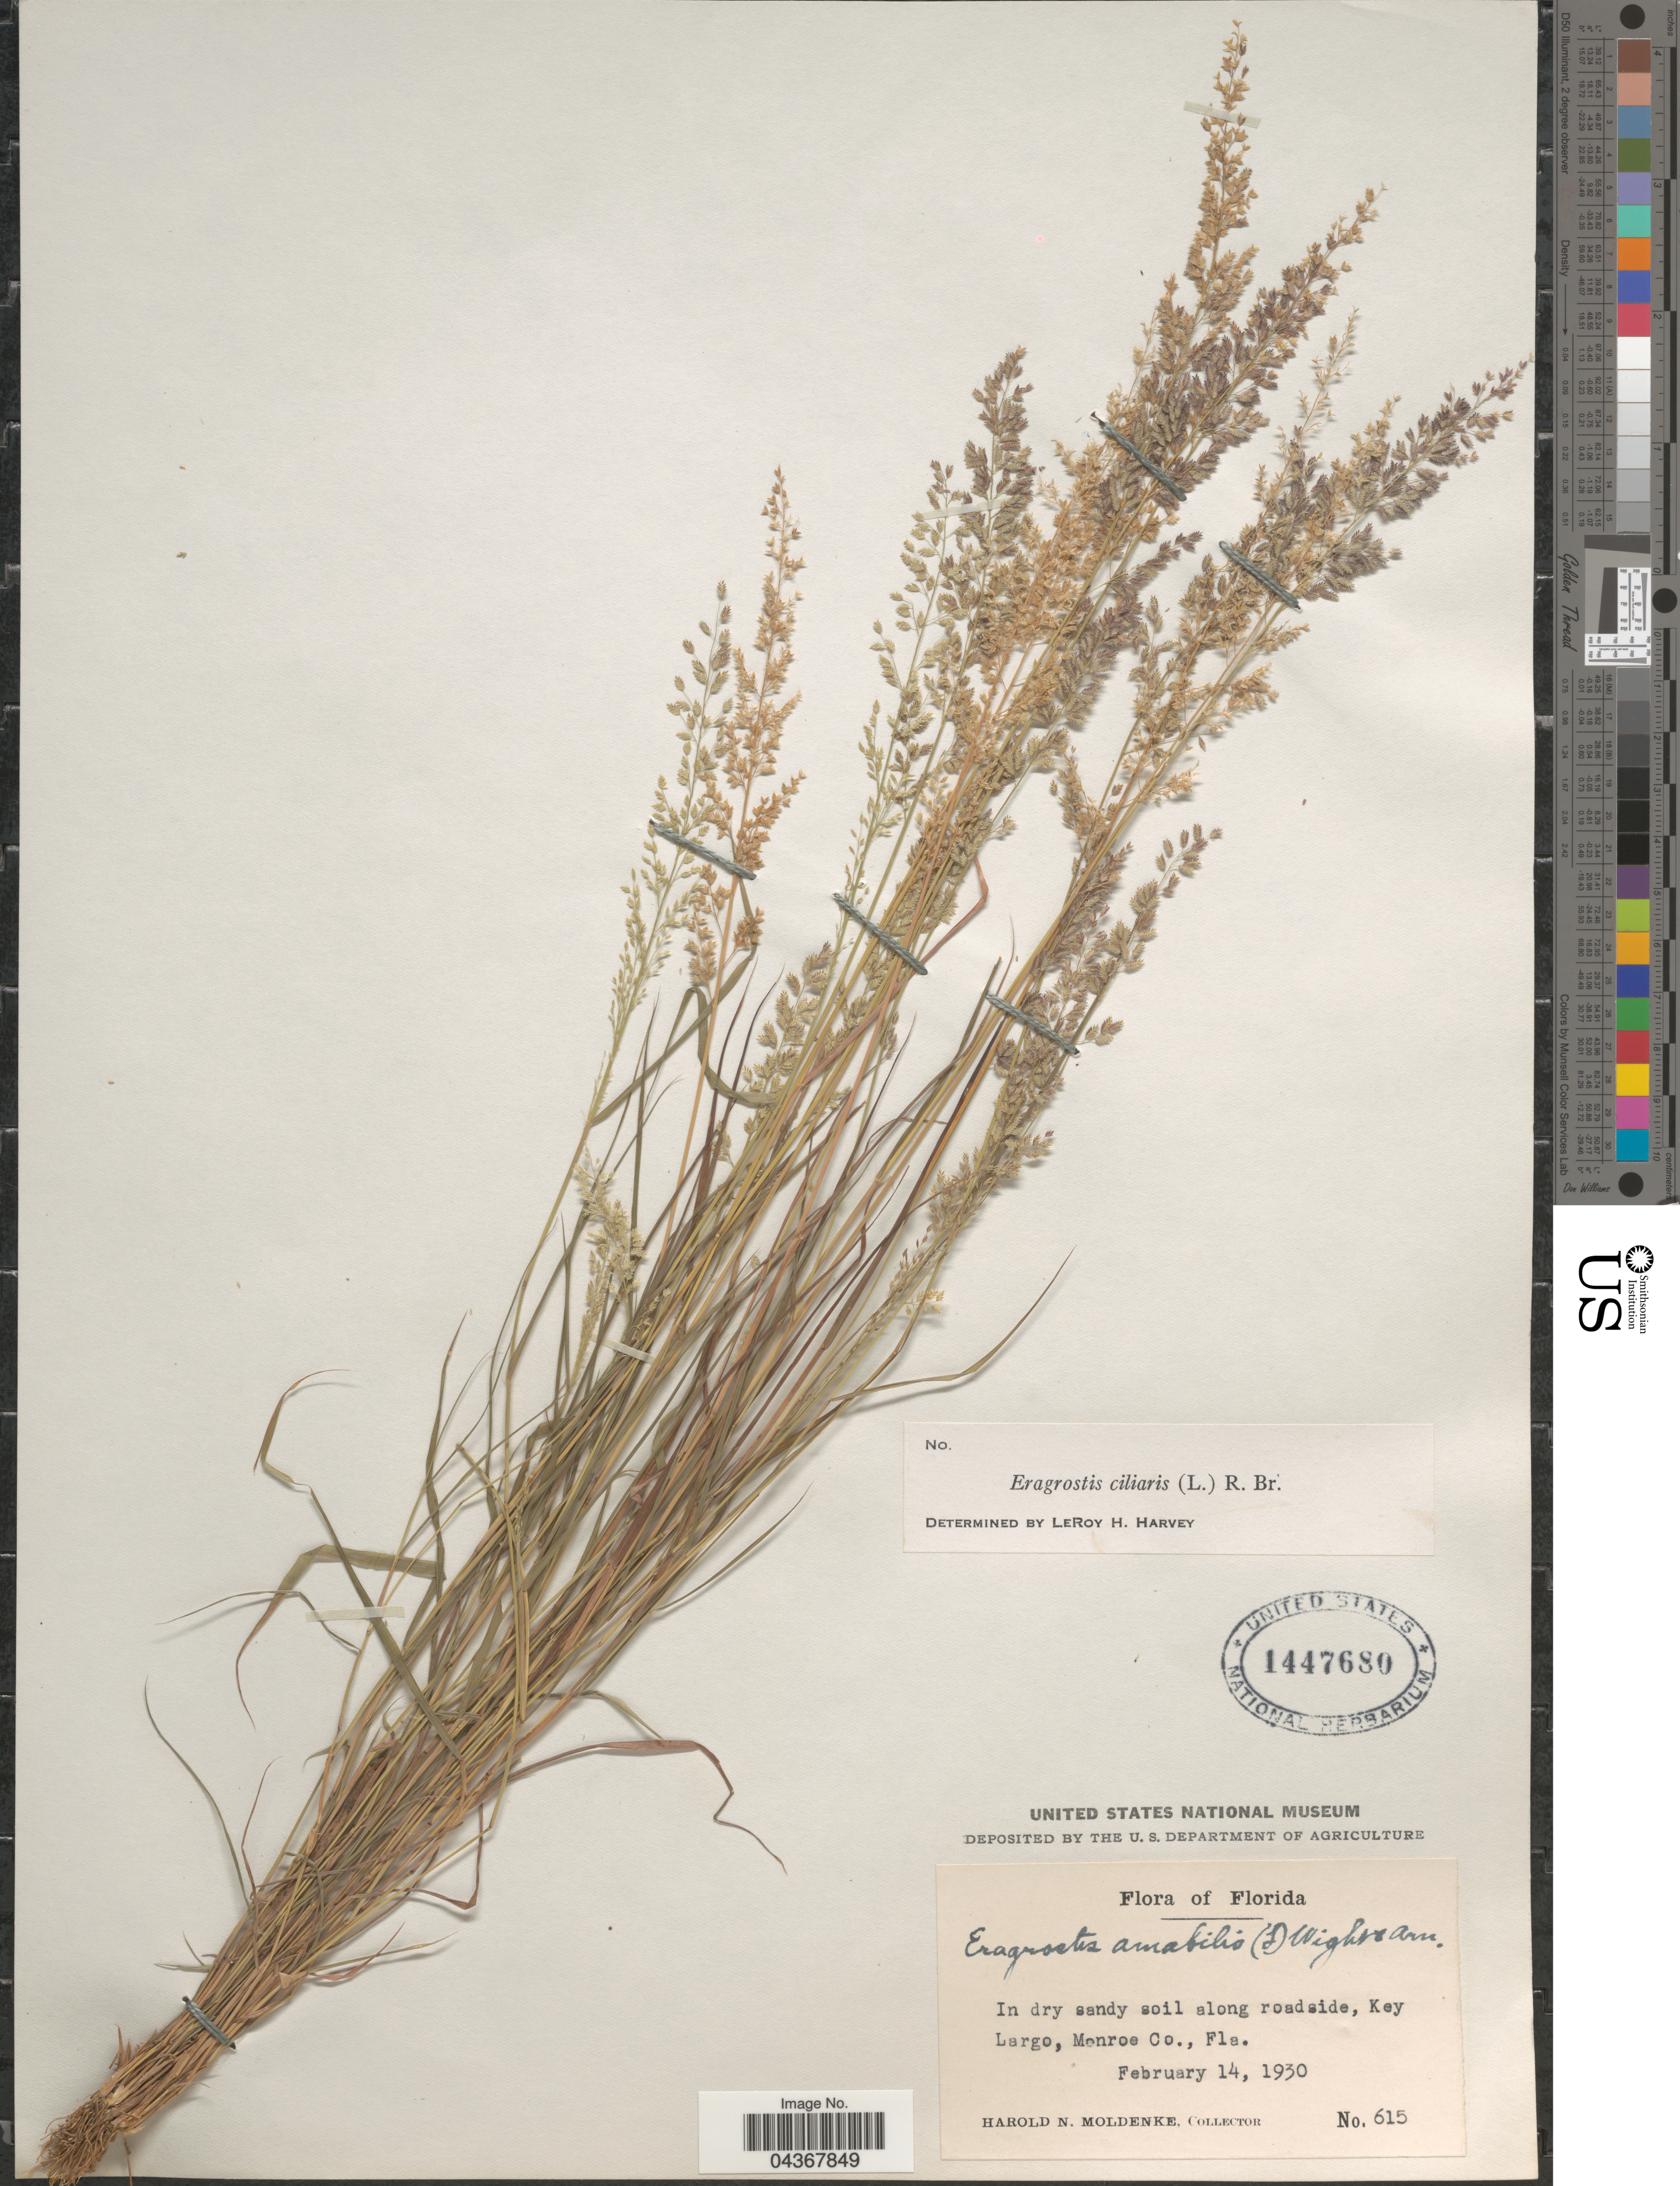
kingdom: Plantae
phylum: Tracheophyta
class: Liliopsida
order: Poales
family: Poaceae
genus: Eragrostis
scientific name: Eragrostis ciliaris var. laxa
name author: Kuntze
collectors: H. N. Moldenke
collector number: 615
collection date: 1930-02-14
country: United States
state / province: Florida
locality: In dry sandy soil along roadside, Key Largo, Monroe Co.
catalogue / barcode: US 1447680